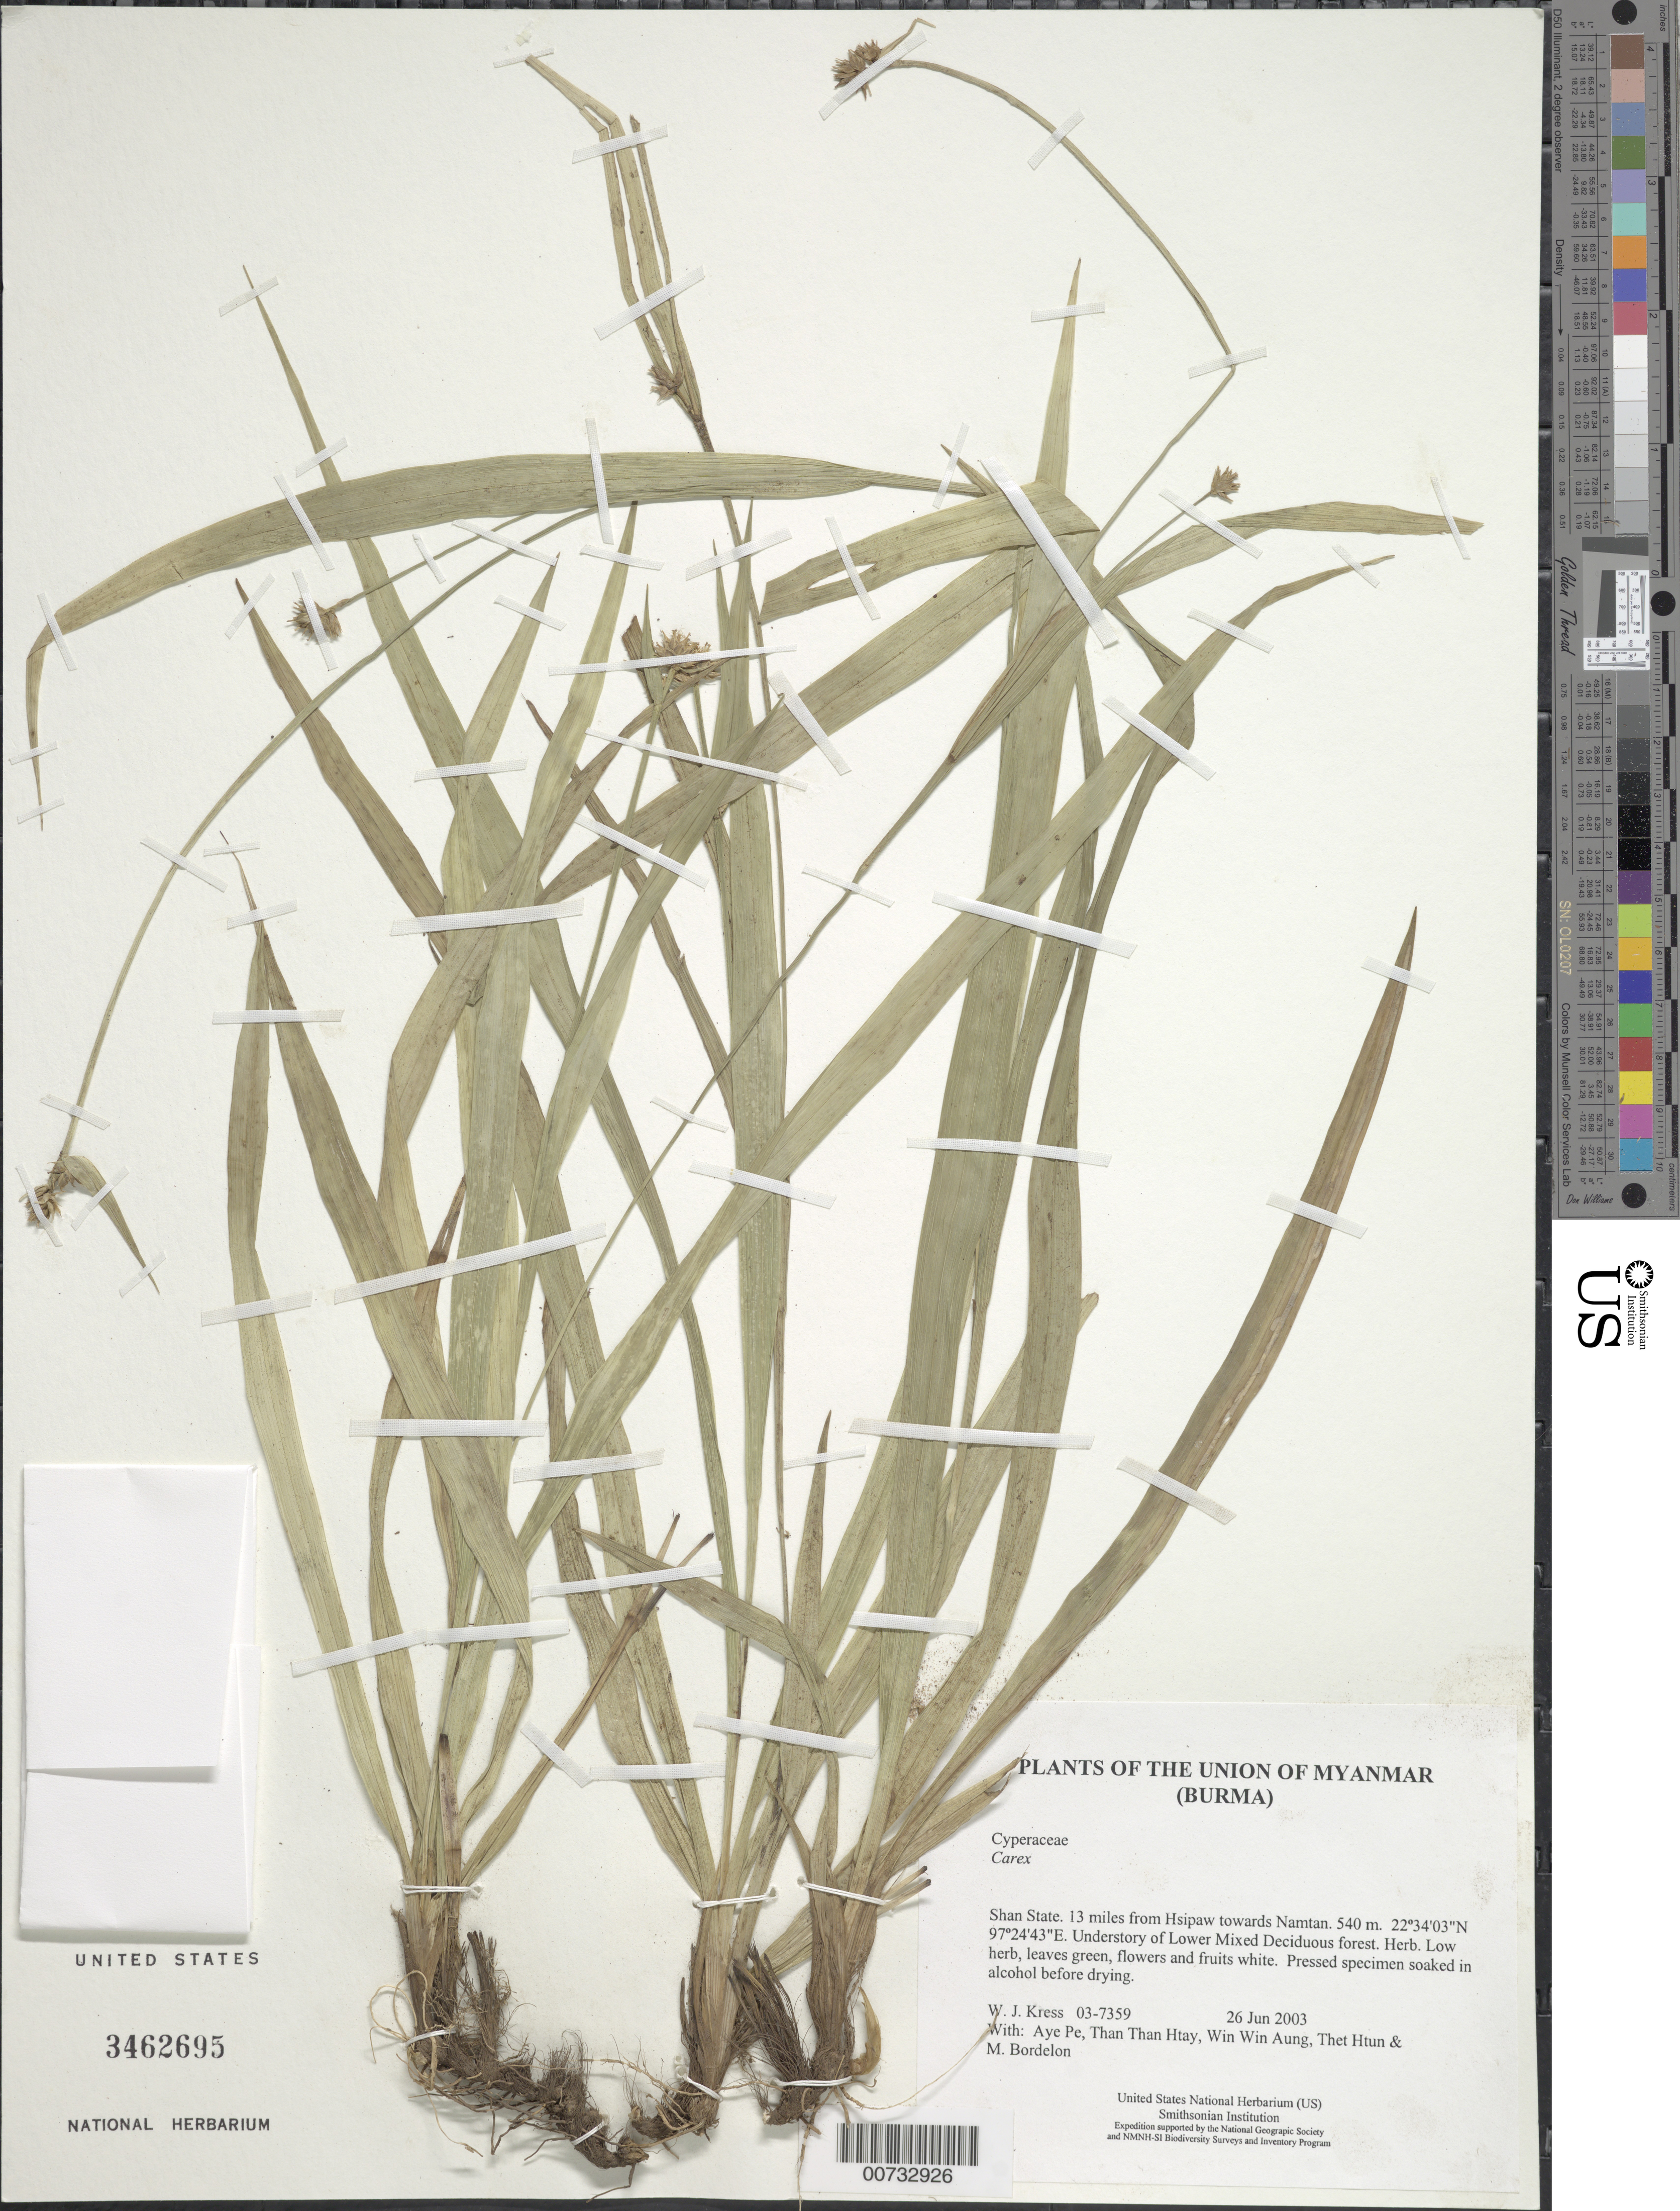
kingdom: Plantae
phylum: Tracheophyta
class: Liliopsida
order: Poales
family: Cyperaceae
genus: Carex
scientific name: Carex sp.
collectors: W. J. Kress, Aye Pe, Than Than Htay, Win Win Aung, Thet Htun & M. Bordelon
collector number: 03-7359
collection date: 2003-06-26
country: Myanmar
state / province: Shan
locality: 13 miles from Hsipaw towards Namtan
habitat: Understory of Lower Mixed Deciduous forest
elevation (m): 540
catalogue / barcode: US 3462695